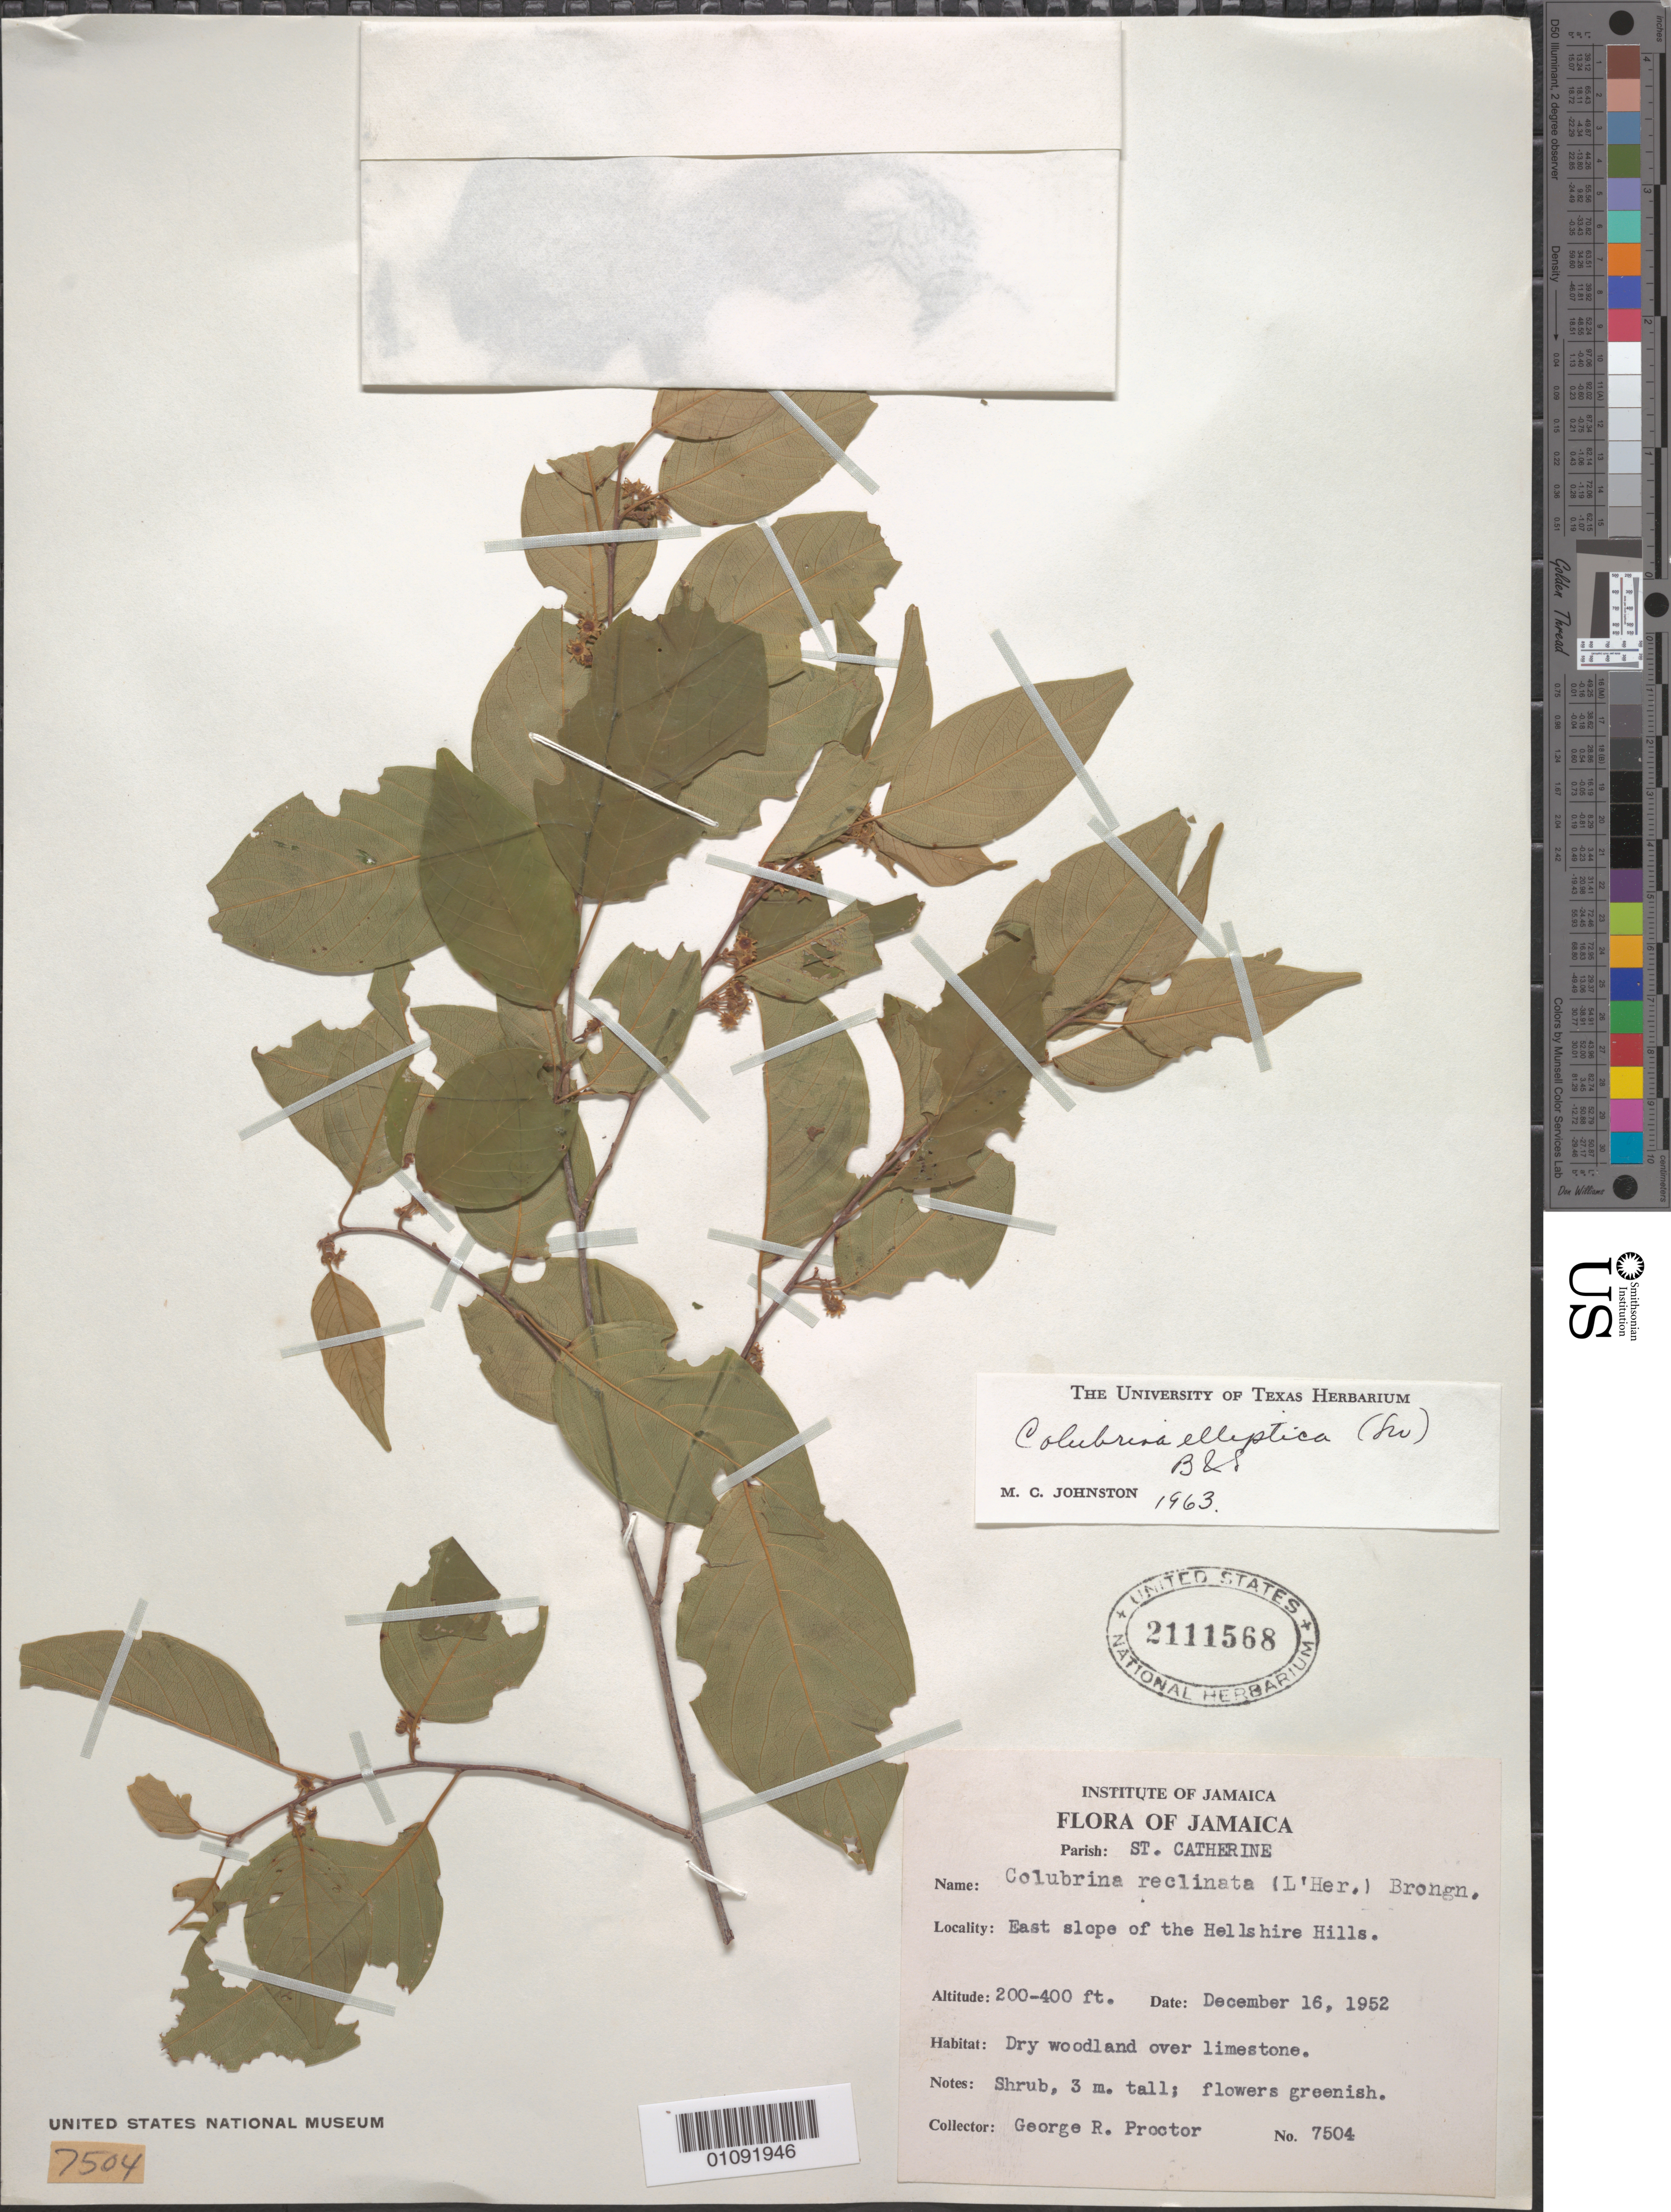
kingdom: Plantae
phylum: Tracheophyta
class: Magnoliopsida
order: Rosales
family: Rhamnaceae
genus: Colubrina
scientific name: Colubrina elliptica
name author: (Sw.) Brizicky & W.L. Stern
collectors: G. R. Proctor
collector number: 7504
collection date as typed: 16 Dec 1952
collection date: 1952-12-16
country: Jamaica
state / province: Saint Catherine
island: Jamaica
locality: E slope of the Hellshire Hills.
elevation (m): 61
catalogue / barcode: US 2111568